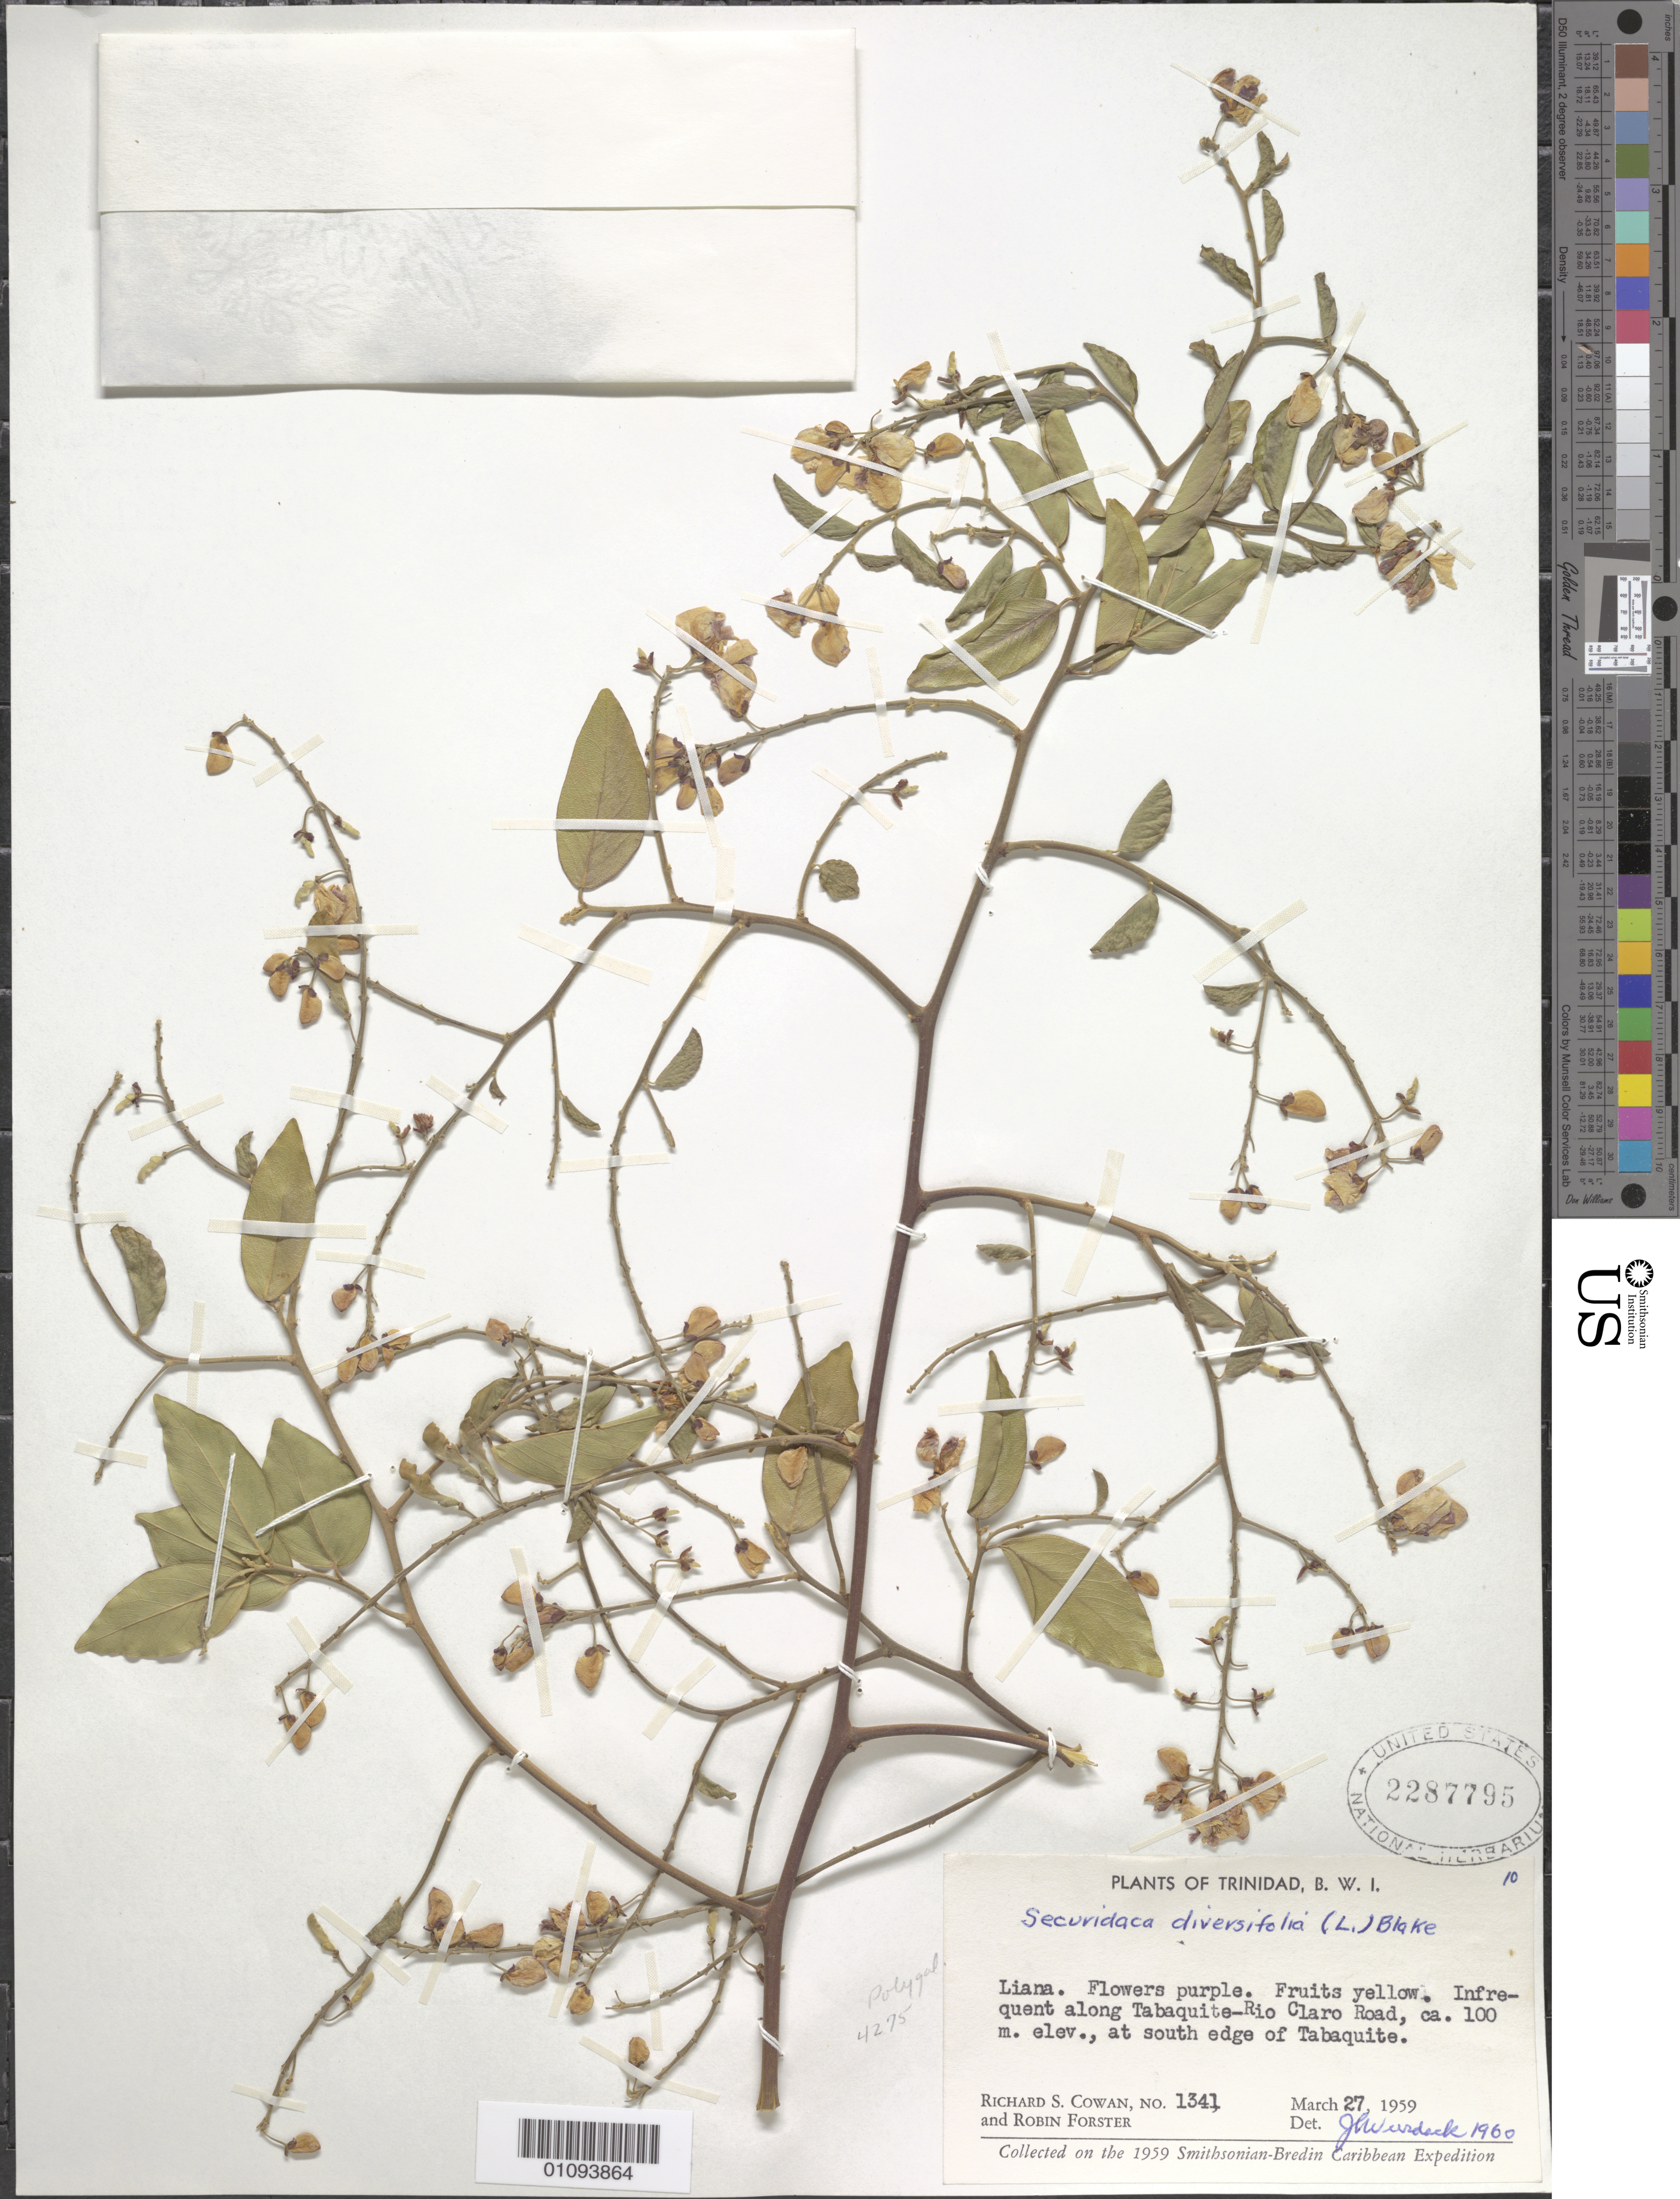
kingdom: Plantae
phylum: Tracheophyta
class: Magnoliopsida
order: Fabales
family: Polygalaceae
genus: Securidaca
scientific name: Securidaca diversifolia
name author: (L.) S.F. Blake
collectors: R. S. Cowan & R. Forster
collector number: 1341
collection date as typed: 27 Mar 1959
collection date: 1959-03-27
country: Trinidad and Tobago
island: Trinidad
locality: Tabaquite-Rio Claro Road, S edge of Tabaquite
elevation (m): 100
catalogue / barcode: US 2287795